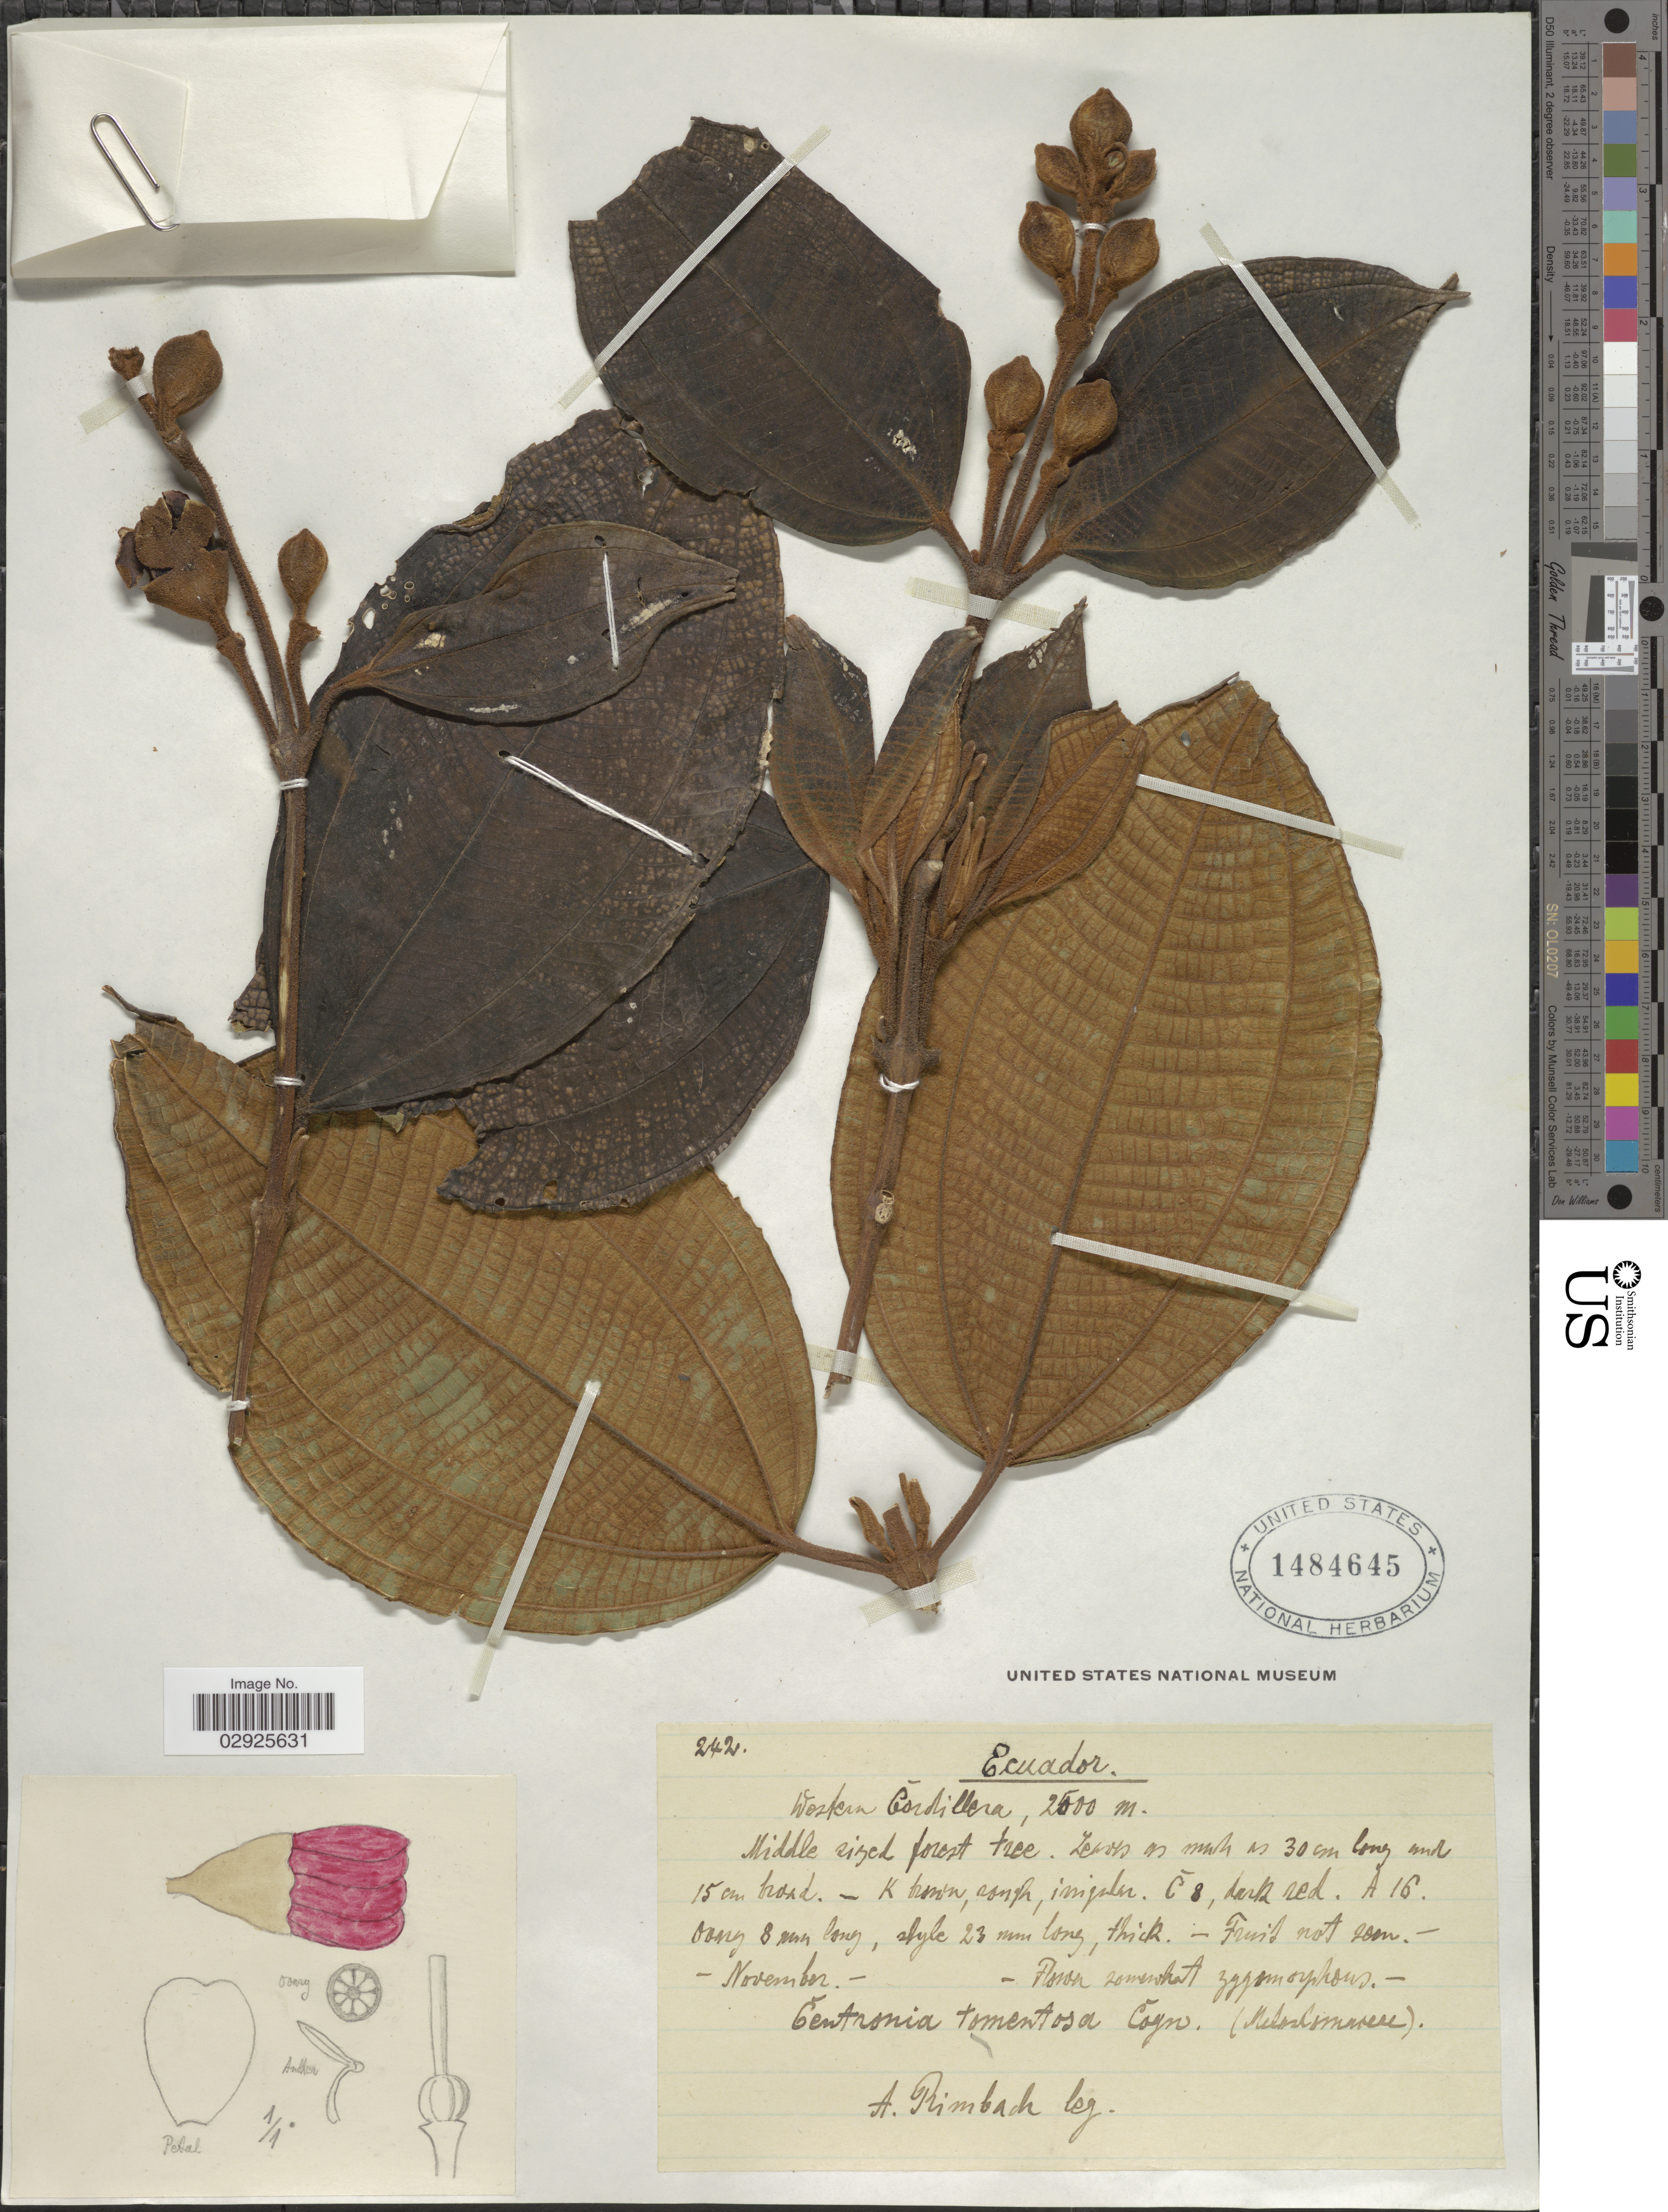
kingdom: Plantae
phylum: Tracheophyta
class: Magnoliopsida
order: Myrtales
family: Melastomataceae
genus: Meriania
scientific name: Meriania tomentosa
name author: (Cogn.) Wurdack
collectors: A. Rimbach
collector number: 242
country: Ecuador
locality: Western Cordillera.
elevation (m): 2500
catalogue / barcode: US 1484645